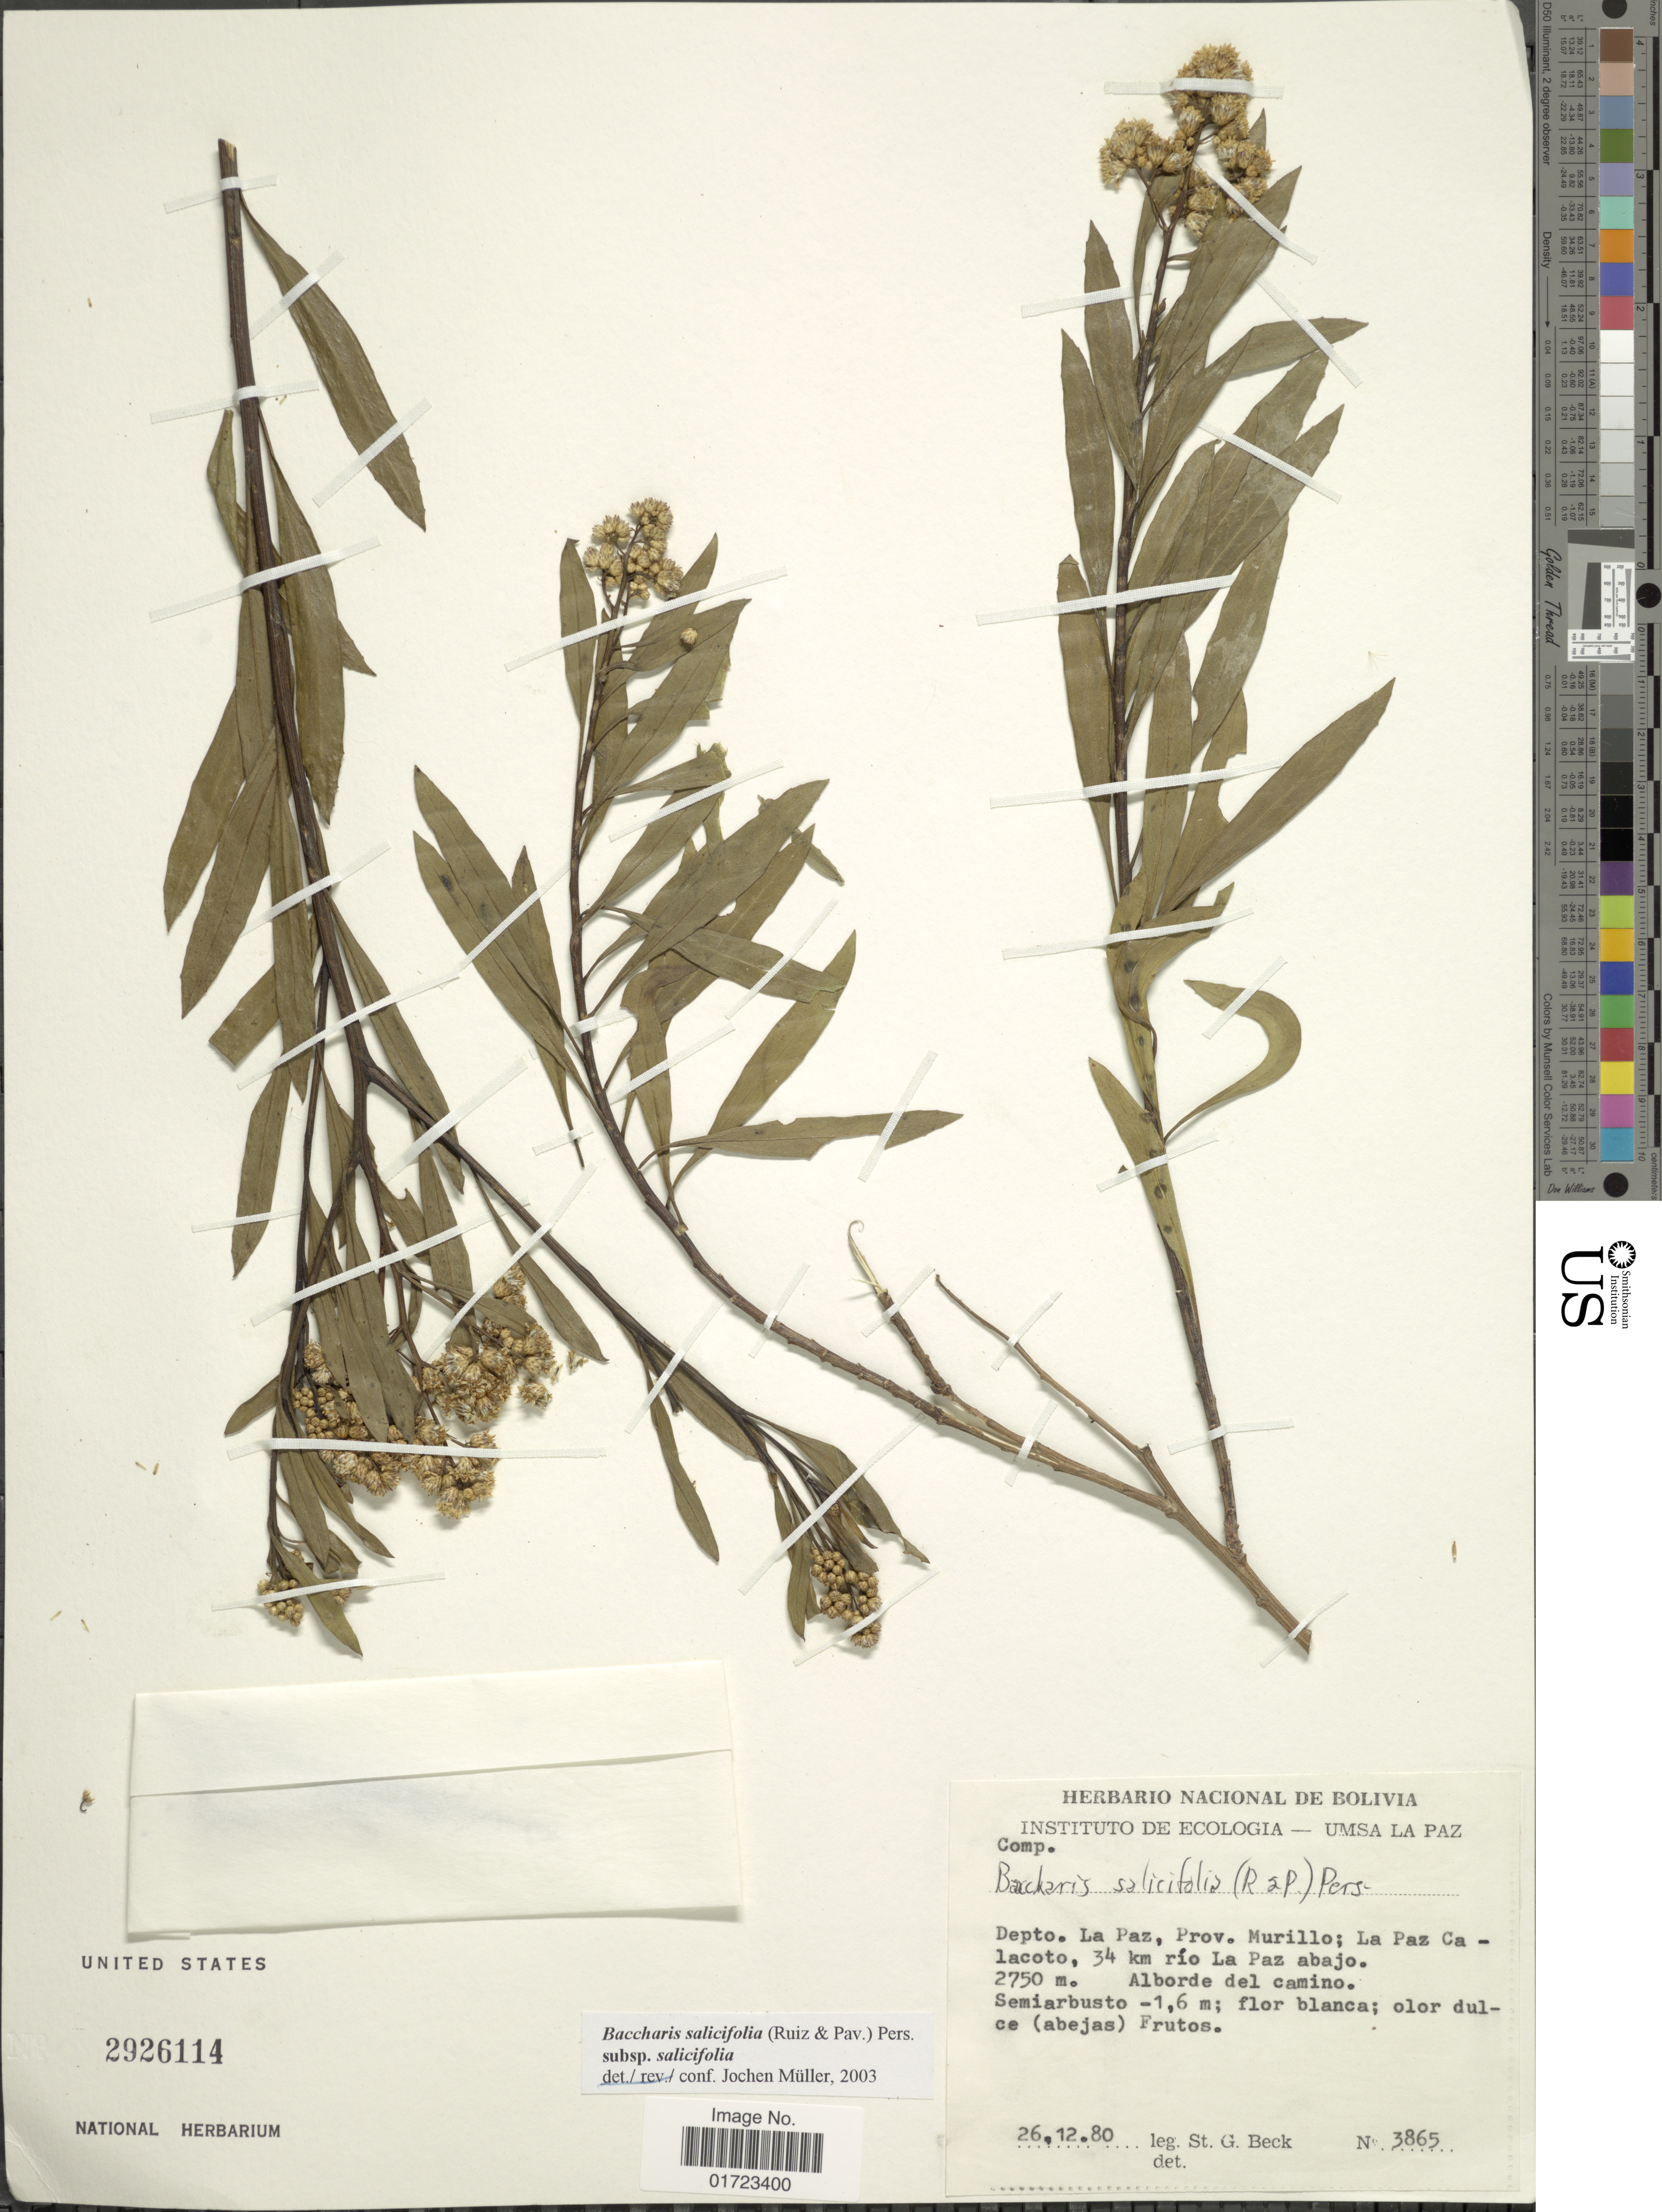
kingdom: Plantae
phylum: Tracheophyta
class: Magnoliopsida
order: Asterales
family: Asteraceae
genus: Baccharis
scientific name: Baccharis salicifolia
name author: (Ruiz & Pav.) Pers.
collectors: S. G. Beck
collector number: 3865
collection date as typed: Transcribed d/m/y: 26/12/80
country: Bolivia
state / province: La Paz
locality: Depto. La Paz, Prov. Murillo; La Paz Calacoto, 34 km rio La Paz abajo.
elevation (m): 2750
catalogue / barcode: US 2926114